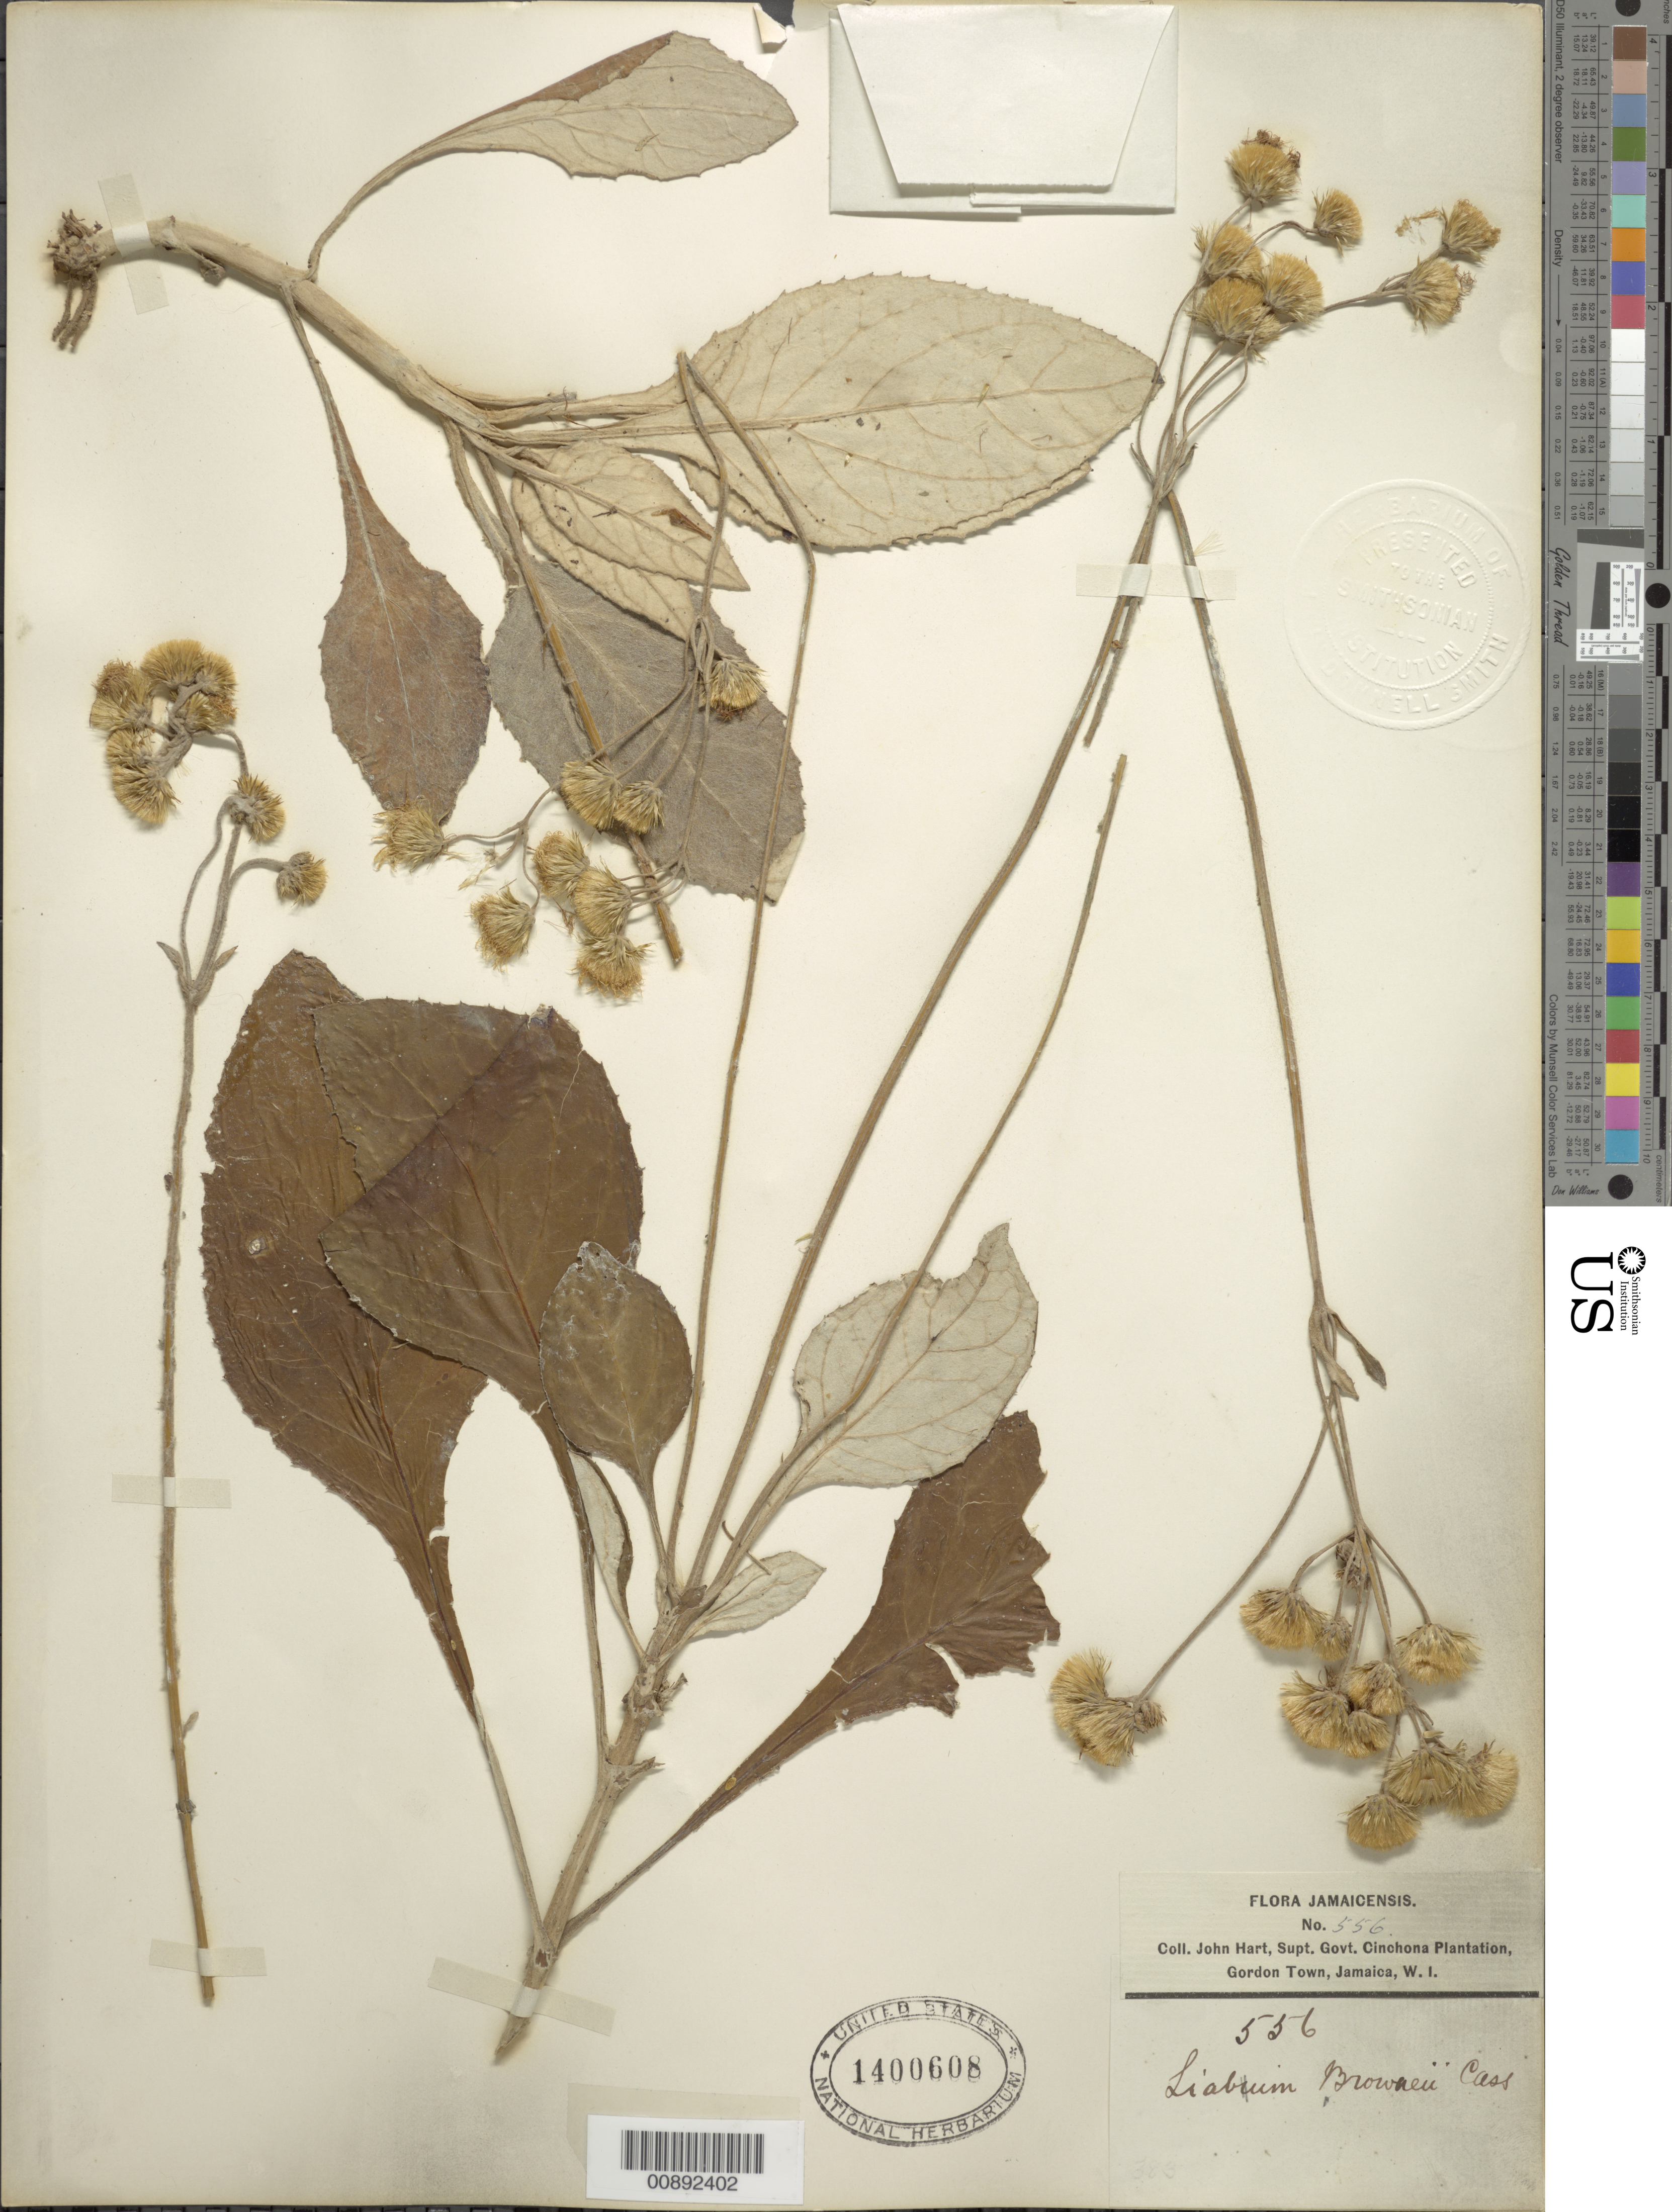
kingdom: Plantae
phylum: Tracheophyta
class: Magnoliopsida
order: Asterales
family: Asteraceae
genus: Liabum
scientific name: Liabum umbellatum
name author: (L.) Sch. Bip.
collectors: J. Hart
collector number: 556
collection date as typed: s.d.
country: Jamaica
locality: Cinchona Plantation, Gordon Town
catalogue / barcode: US 1400608